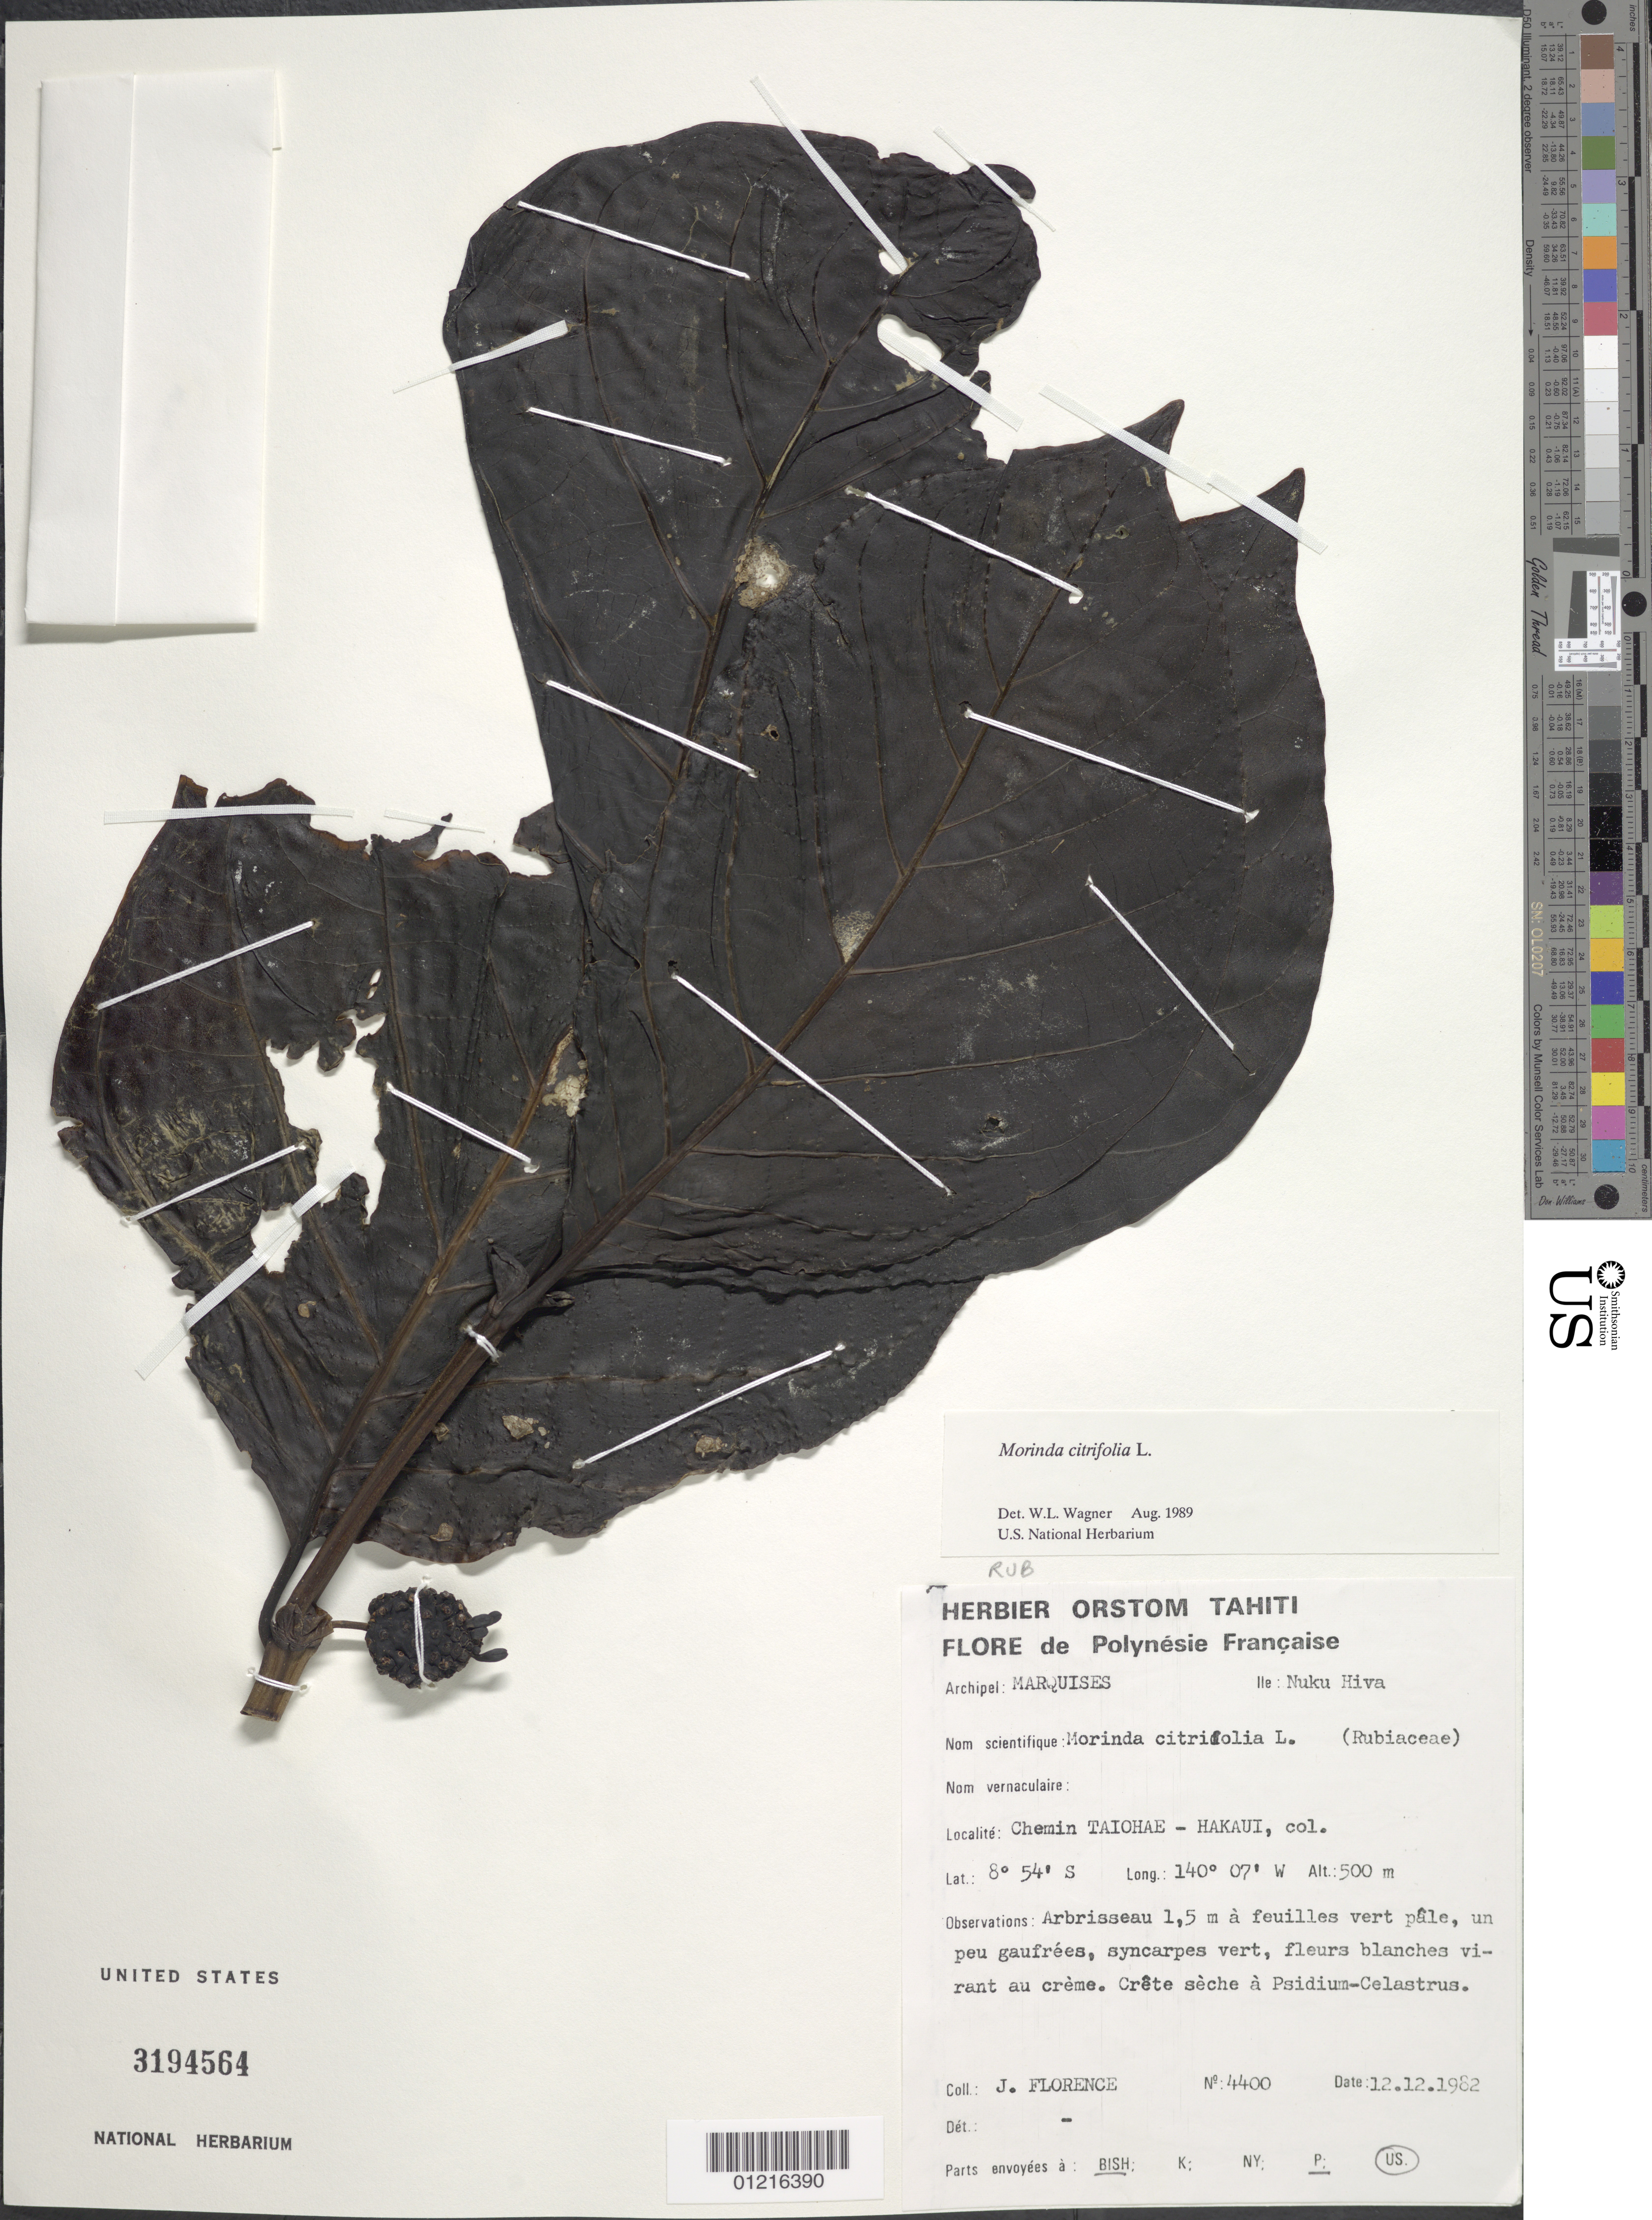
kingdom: Plantae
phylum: Tracheophyta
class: Magnoliopsida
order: Gentianales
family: Rubiaceae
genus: Morinda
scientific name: Morinda citrifolia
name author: L.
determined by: Wagner, W. L., (BOT), Smithsonian Institution - National Museum of Natural History (UNITED STATES)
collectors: J. Florence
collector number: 4400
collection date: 1982-12-12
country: French Polynesia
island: Nuku Hiva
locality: Chemin Taiohae-Hakaui, col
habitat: Crête sèche à Psidium-Maytenus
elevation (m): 500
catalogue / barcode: US 3194564